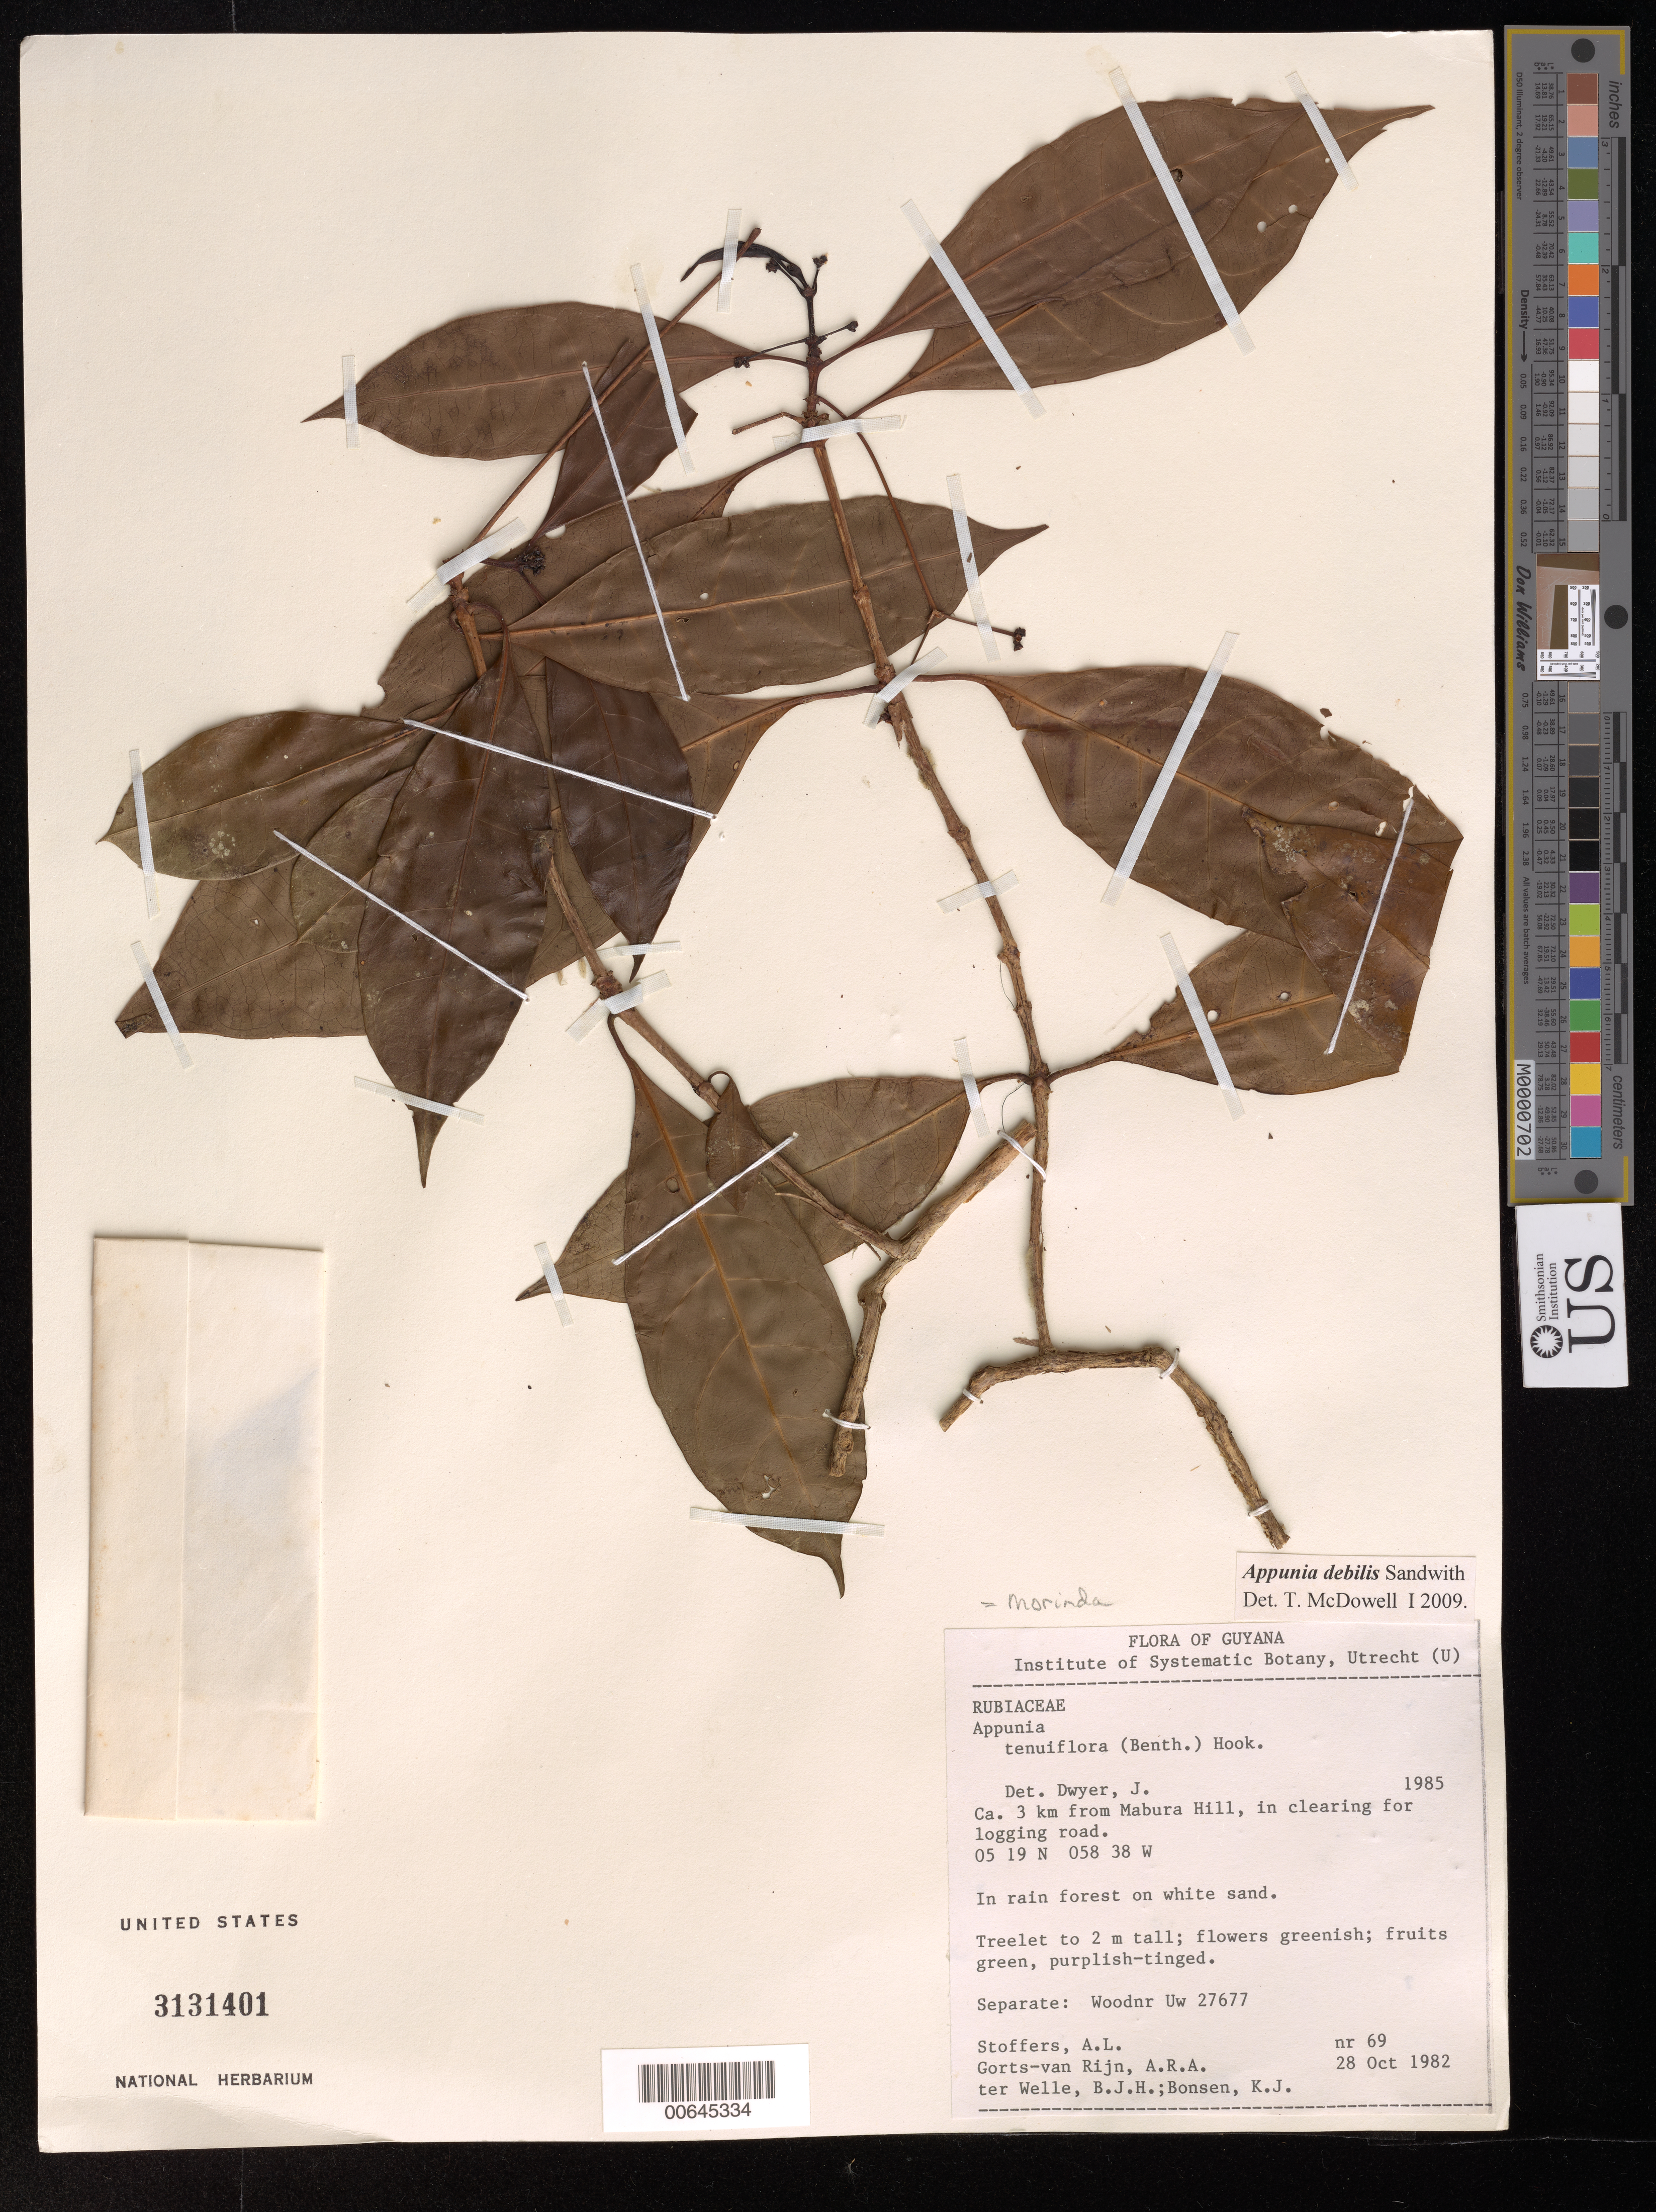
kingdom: Plantae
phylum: Tracheophyta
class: Magnoliopsida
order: Gentianales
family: Rubiaceae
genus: Appunia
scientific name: Appunia debilis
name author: Sandwith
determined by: McDowell, T.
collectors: A. Stoffers, A. .R. A. Görts-van Rijn, B. Welle & K. Bonsen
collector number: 69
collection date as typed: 28-Oct-82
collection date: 1982-10-28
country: Guyana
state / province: U. Demerara-Berbice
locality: Mabura Hill, ca. 3 km from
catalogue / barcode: US 3131401